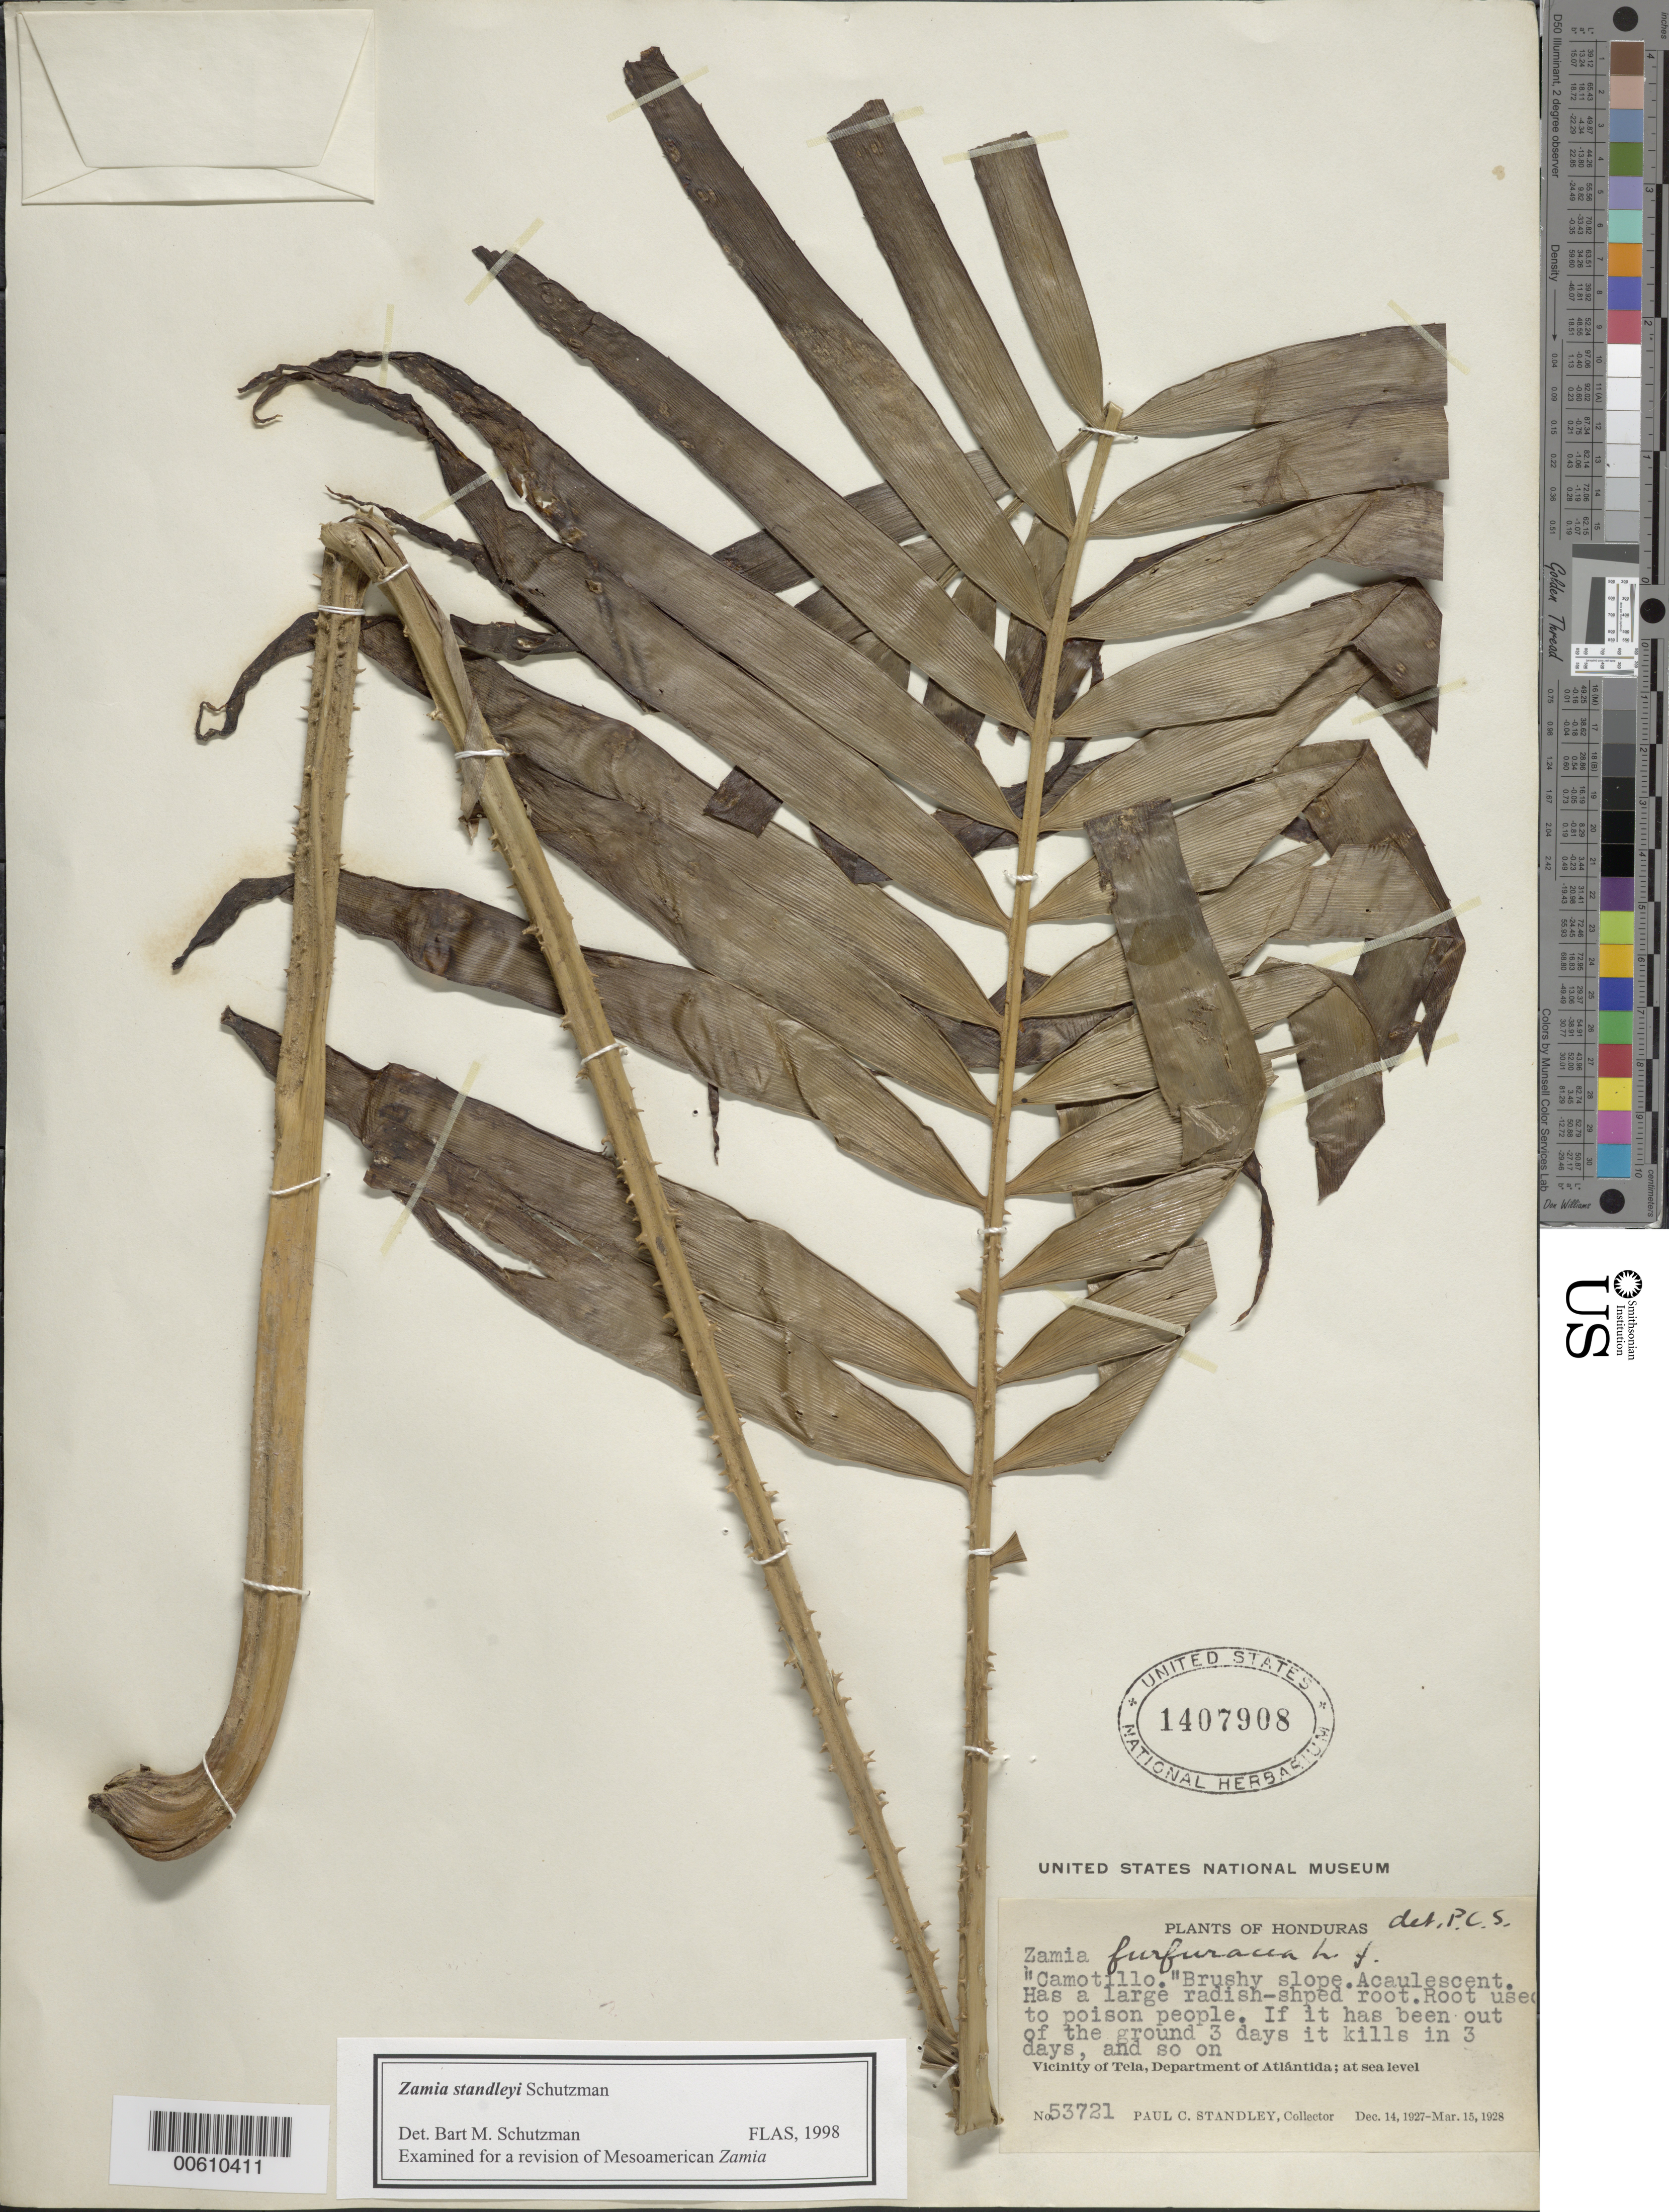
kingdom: Plantae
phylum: Tracheophyta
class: Cycadopsida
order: Cycadales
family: Zamiaceae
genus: Zamia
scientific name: Zamia standleyi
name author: Schutz.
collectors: P. C. Standley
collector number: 53721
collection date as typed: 14 Dec 1927 to 15 Mar 1928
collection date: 1927-12-14/1928-03-15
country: Honduras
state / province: Atlántida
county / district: Tela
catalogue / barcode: US 1407908